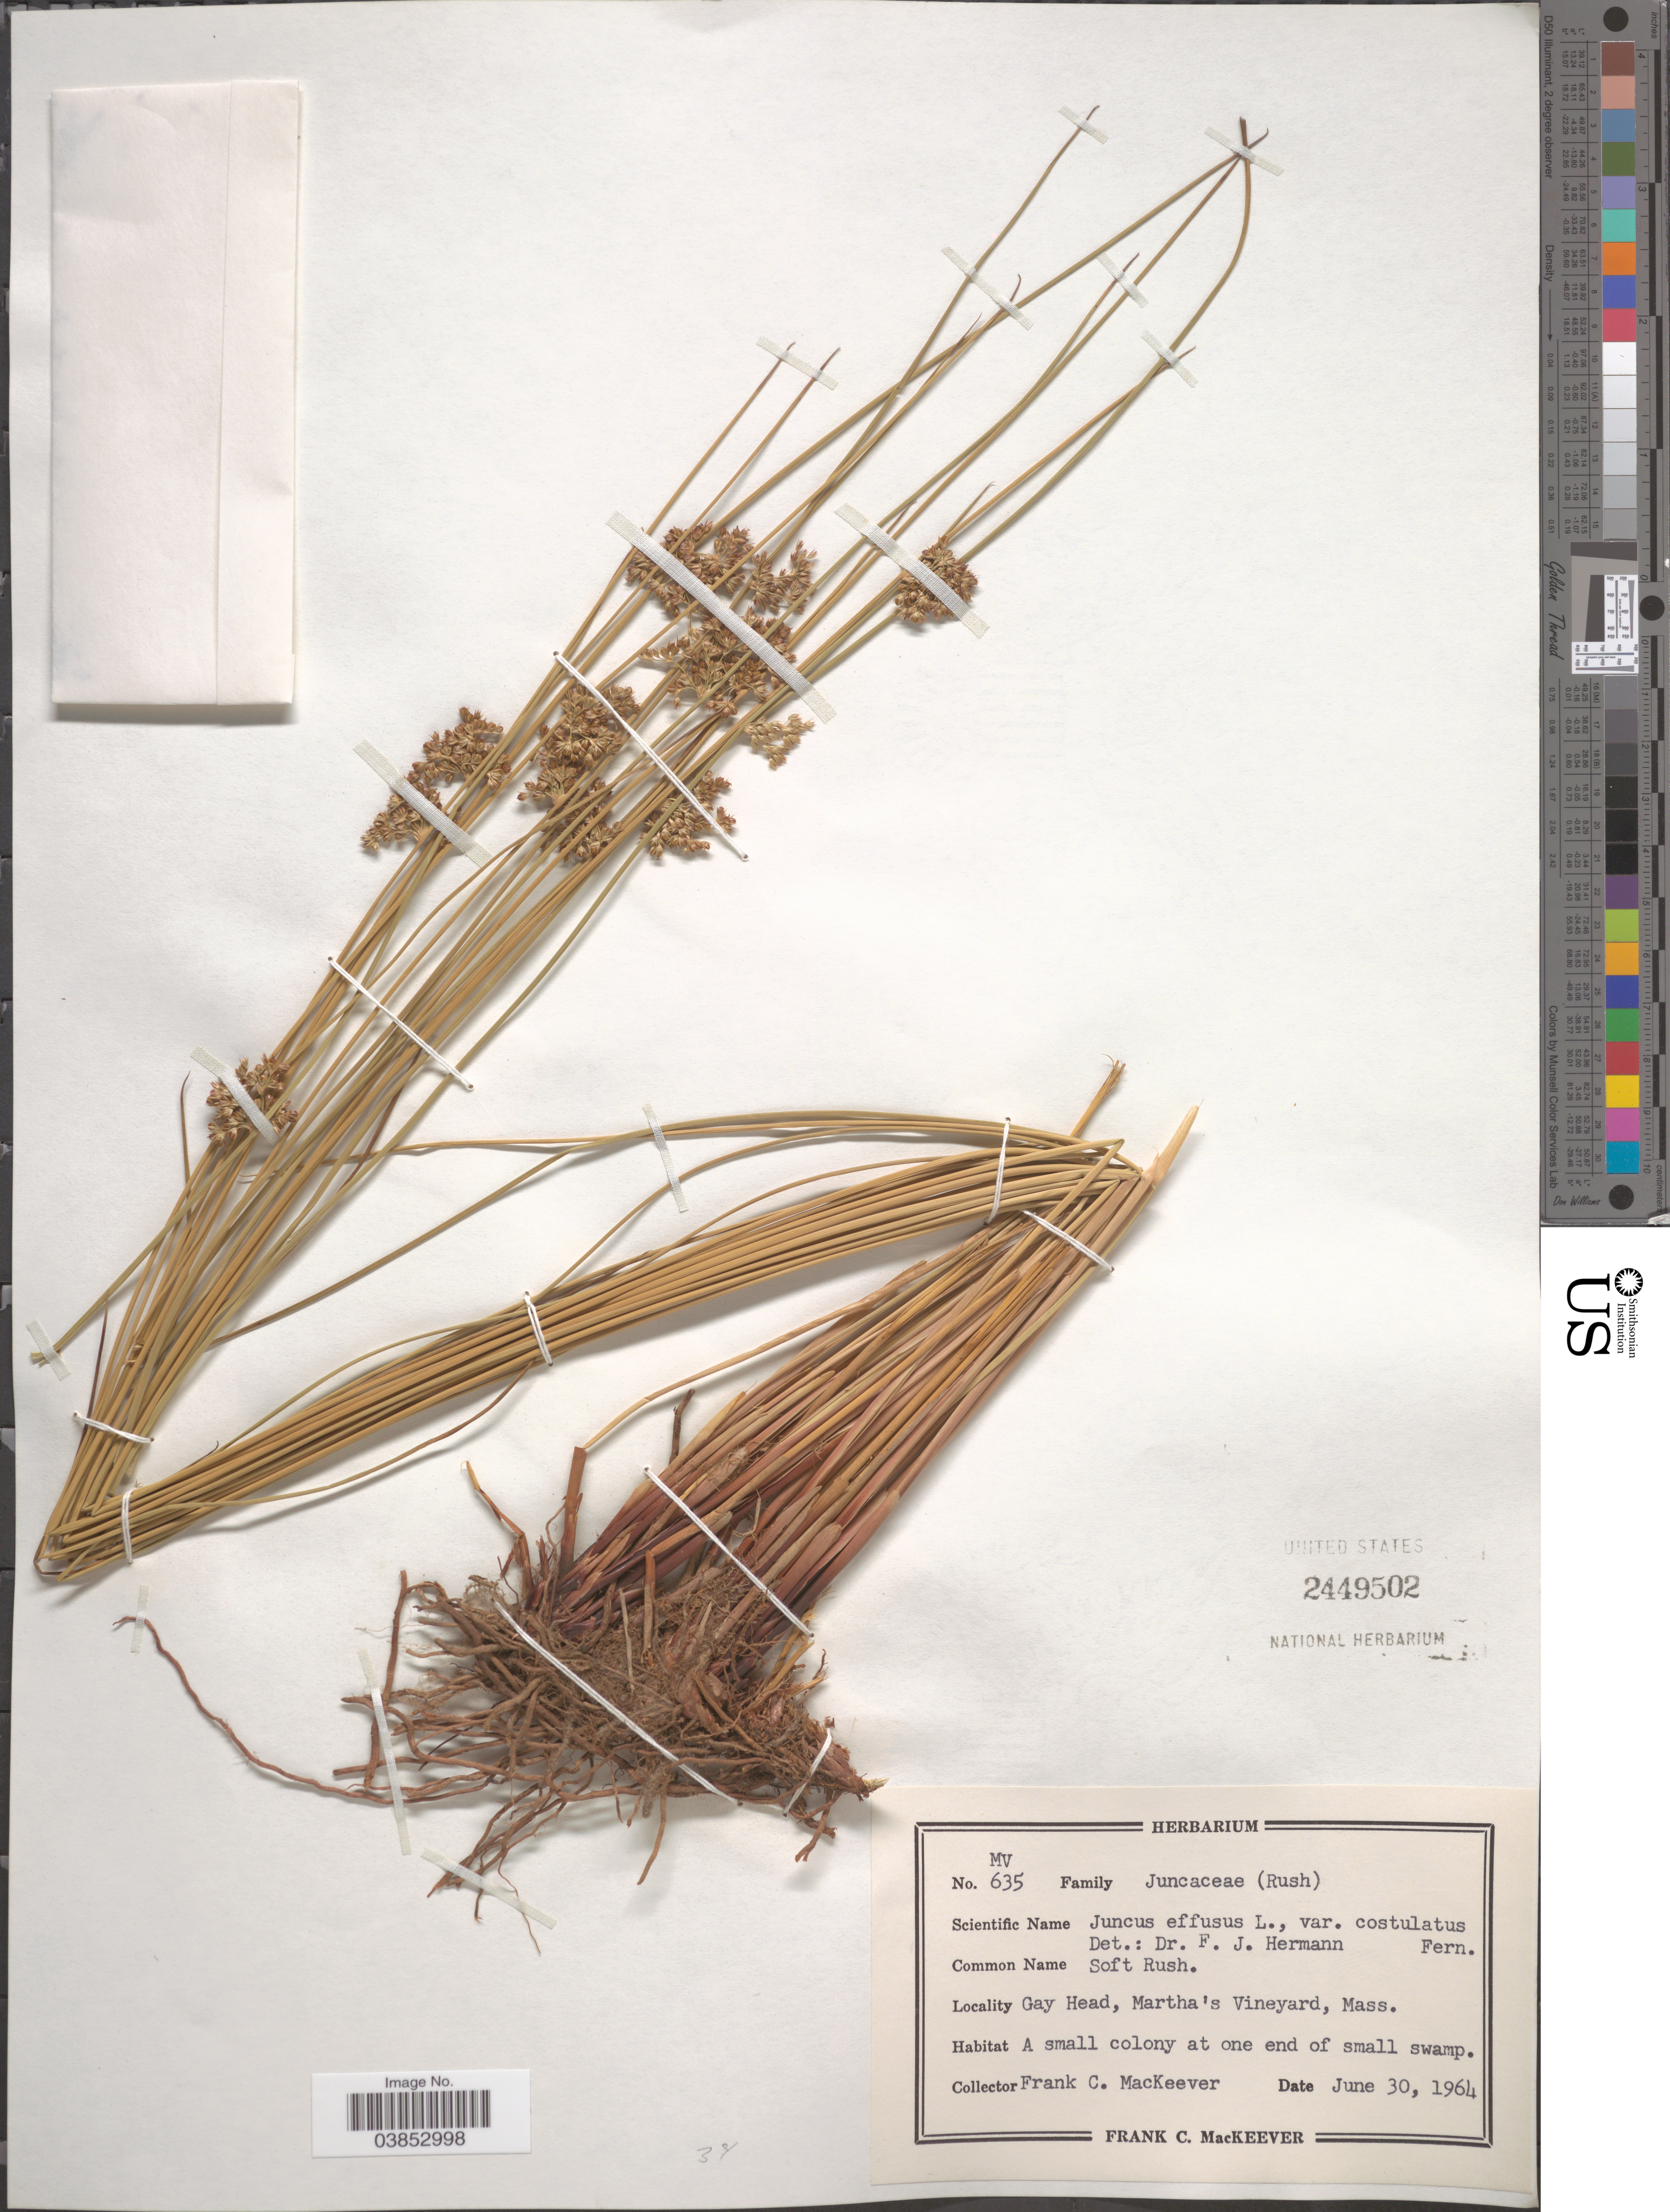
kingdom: Plantae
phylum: Tracheophyta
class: Liliopsida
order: Poales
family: Juncaceae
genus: Juncus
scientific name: Juncus effusus var. costulatus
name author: Fernald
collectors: F. C. MacKeever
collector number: MV635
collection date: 1964-06-30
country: United States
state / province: Massachusetts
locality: Gay Head, Martha's Vineyard. At one end of small swamp.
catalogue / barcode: US 2449502